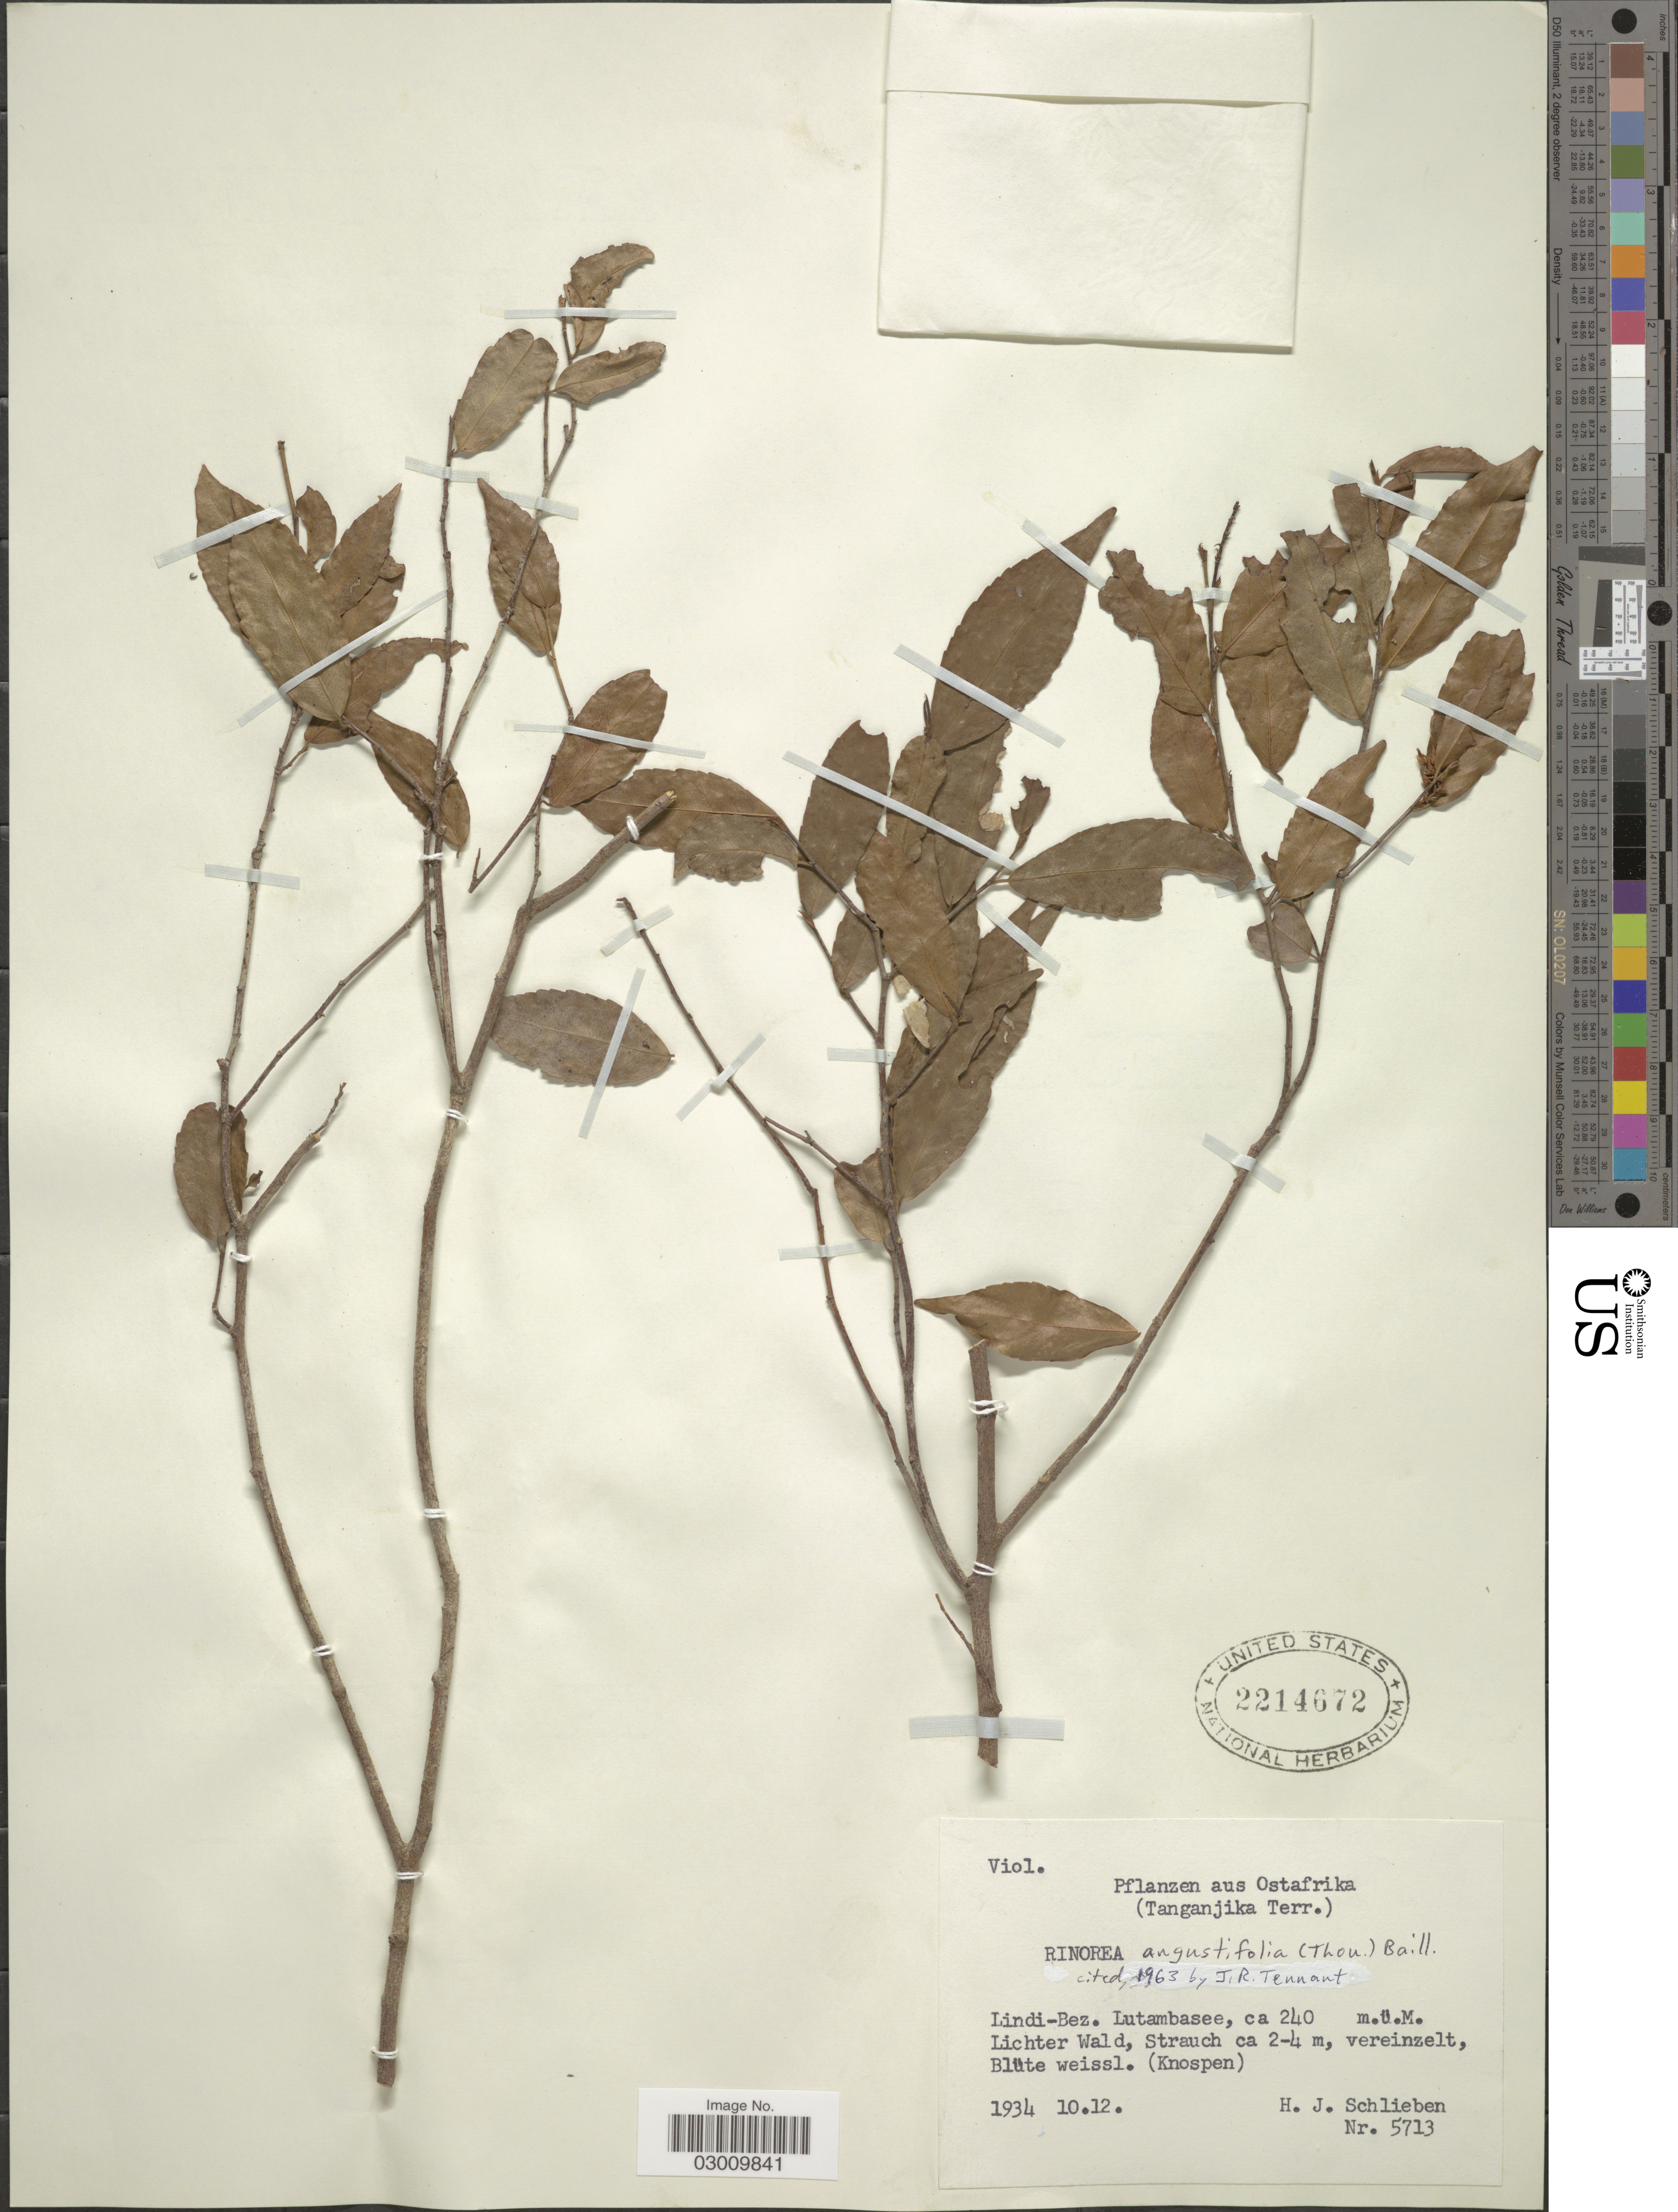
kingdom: Plantae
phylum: Tracheophyta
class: Magnoliopsida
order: Malpighiales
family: Violaceae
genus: Rinorea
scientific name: Rinorea angustifolia subsp. ardisiiflora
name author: (Welw. ex Oliv.) Grey-Wilson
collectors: H. J. Schlieben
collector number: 5713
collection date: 1934-10-12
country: Tanzania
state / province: Lindi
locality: Ostafrika (Tanganjika Terr.) Lindi-Bez. Lutambasee.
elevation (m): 240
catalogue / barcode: US 2214672